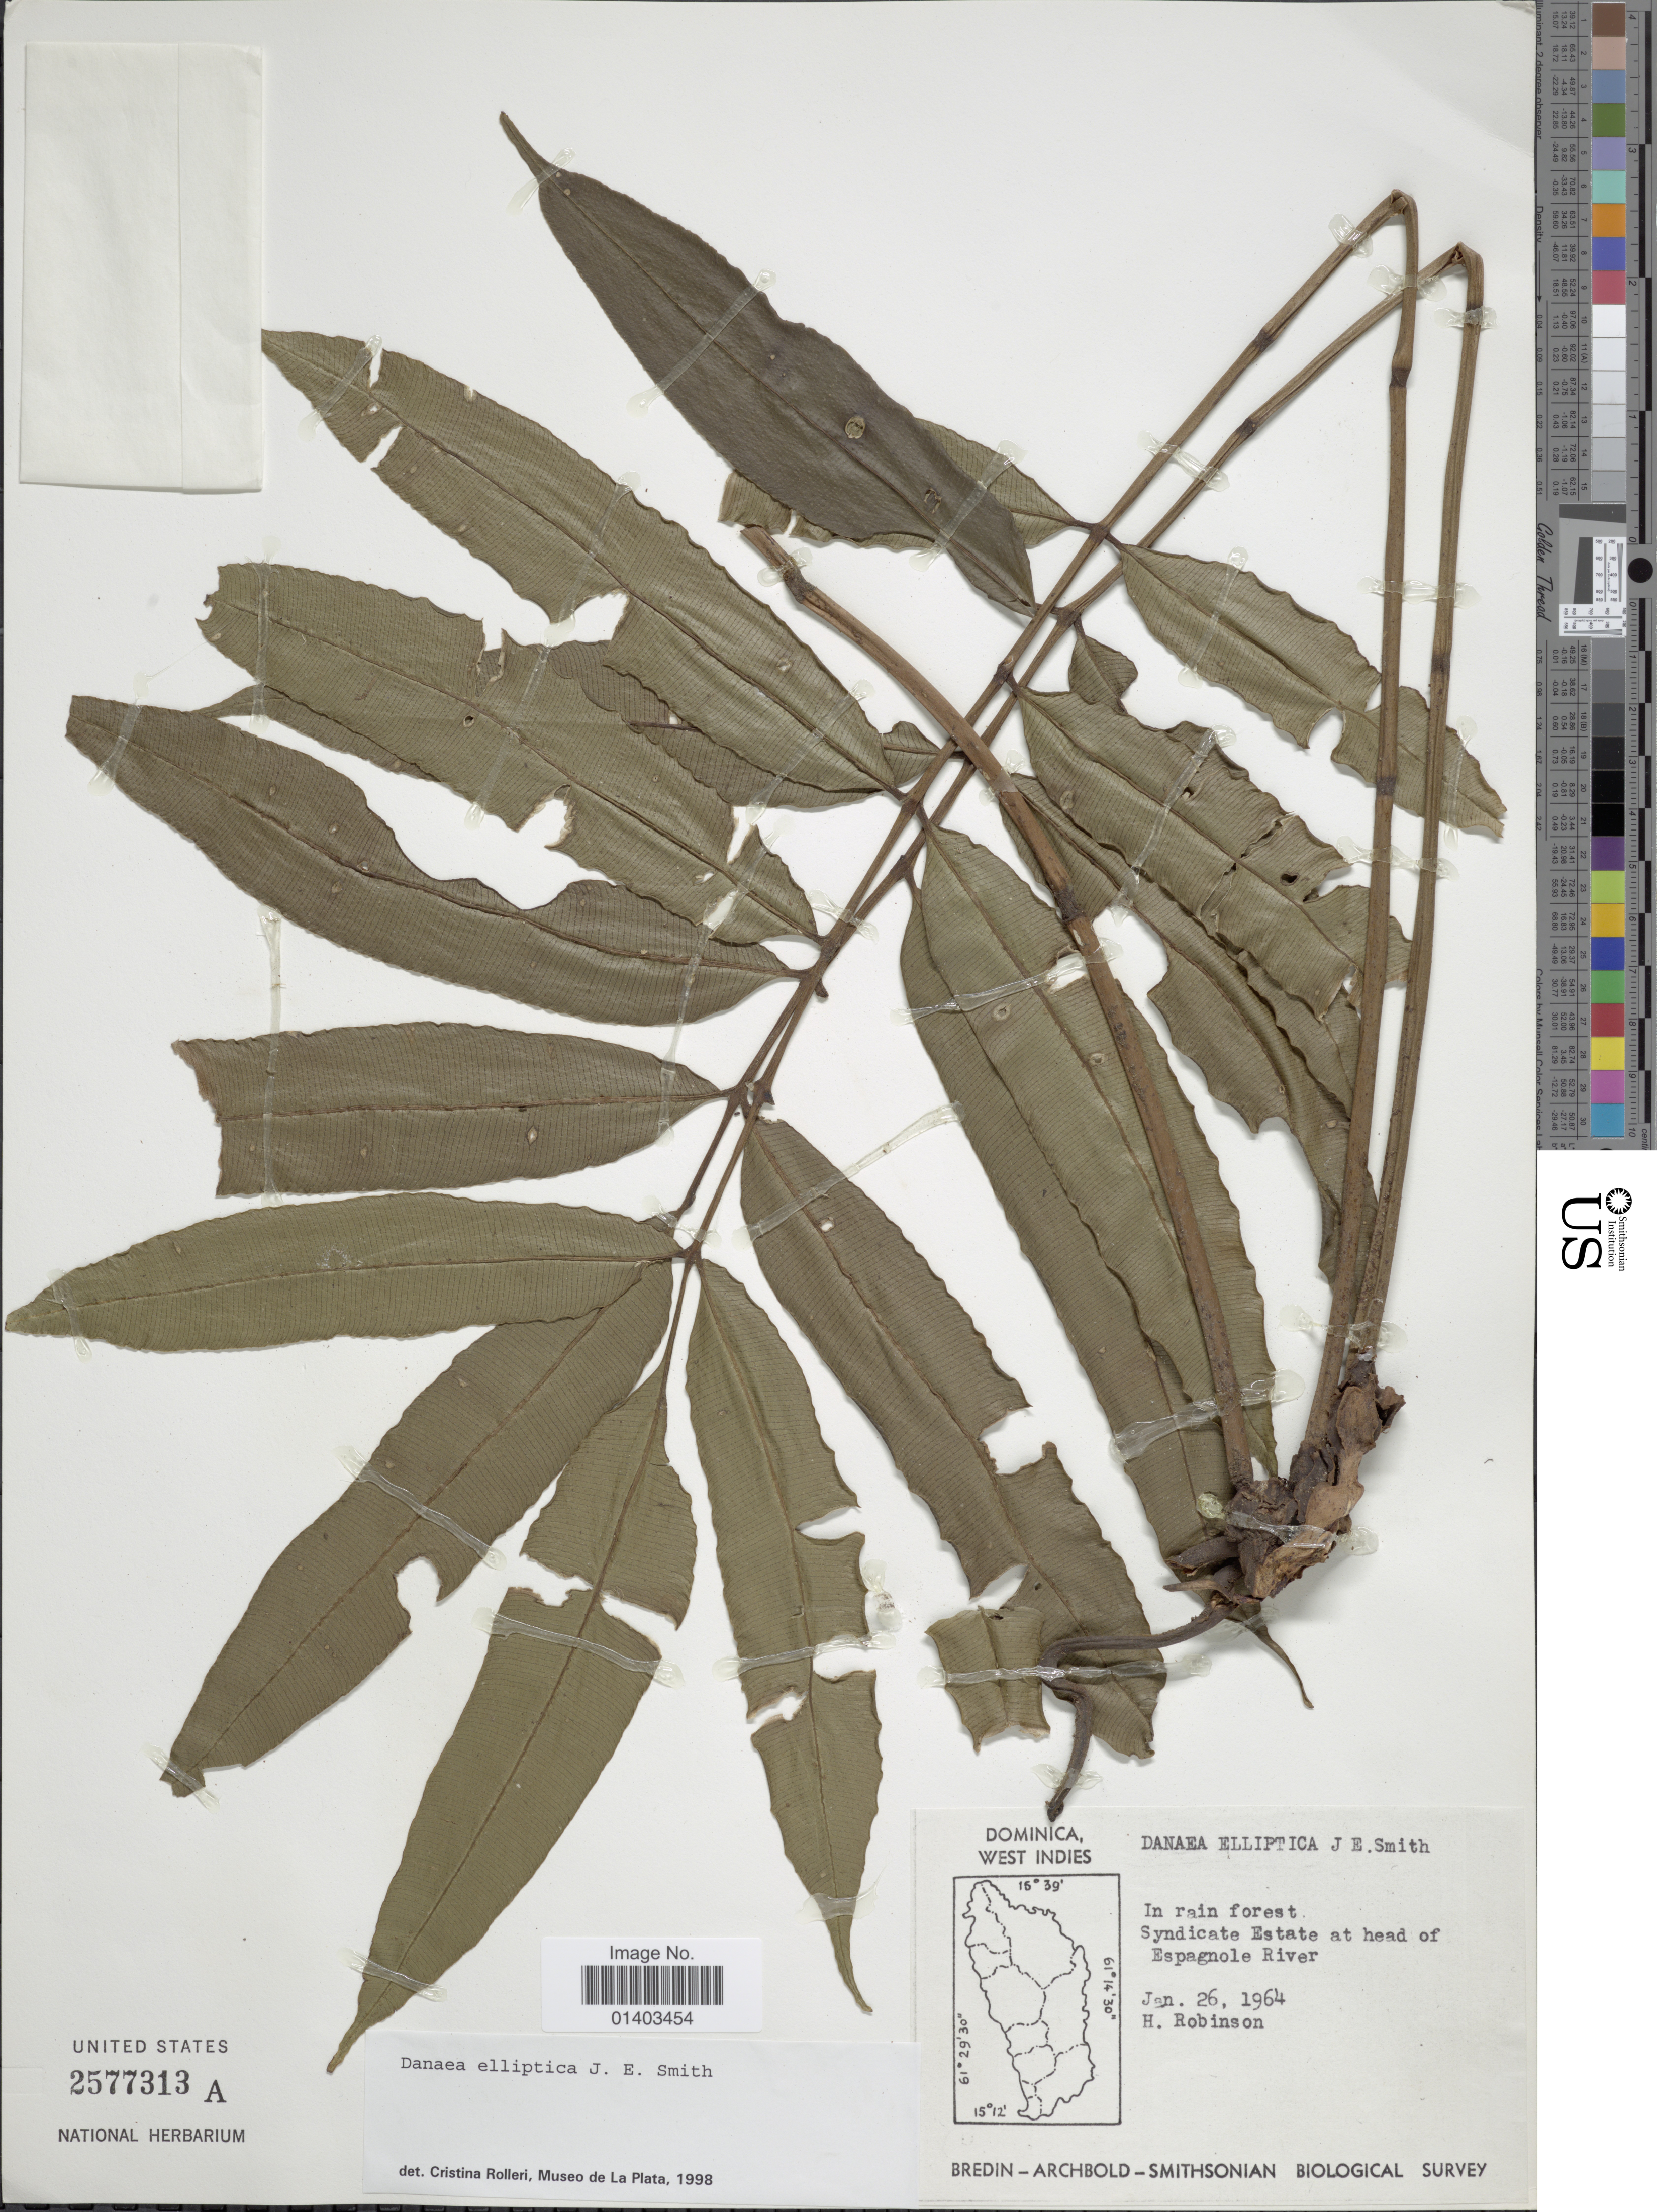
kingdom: Plantae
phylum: Tracheophyta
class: Polypodiopsida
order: Marattiales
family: Marattiaceae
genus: Danaea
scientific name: Danaea elliptica subsp. elliptica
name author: Sm.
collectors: H. Robinson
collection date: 1964-01-26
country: Dominica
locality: West Indies, Syndicate Estate at head of Espagnole River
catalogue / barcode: US 2577313A